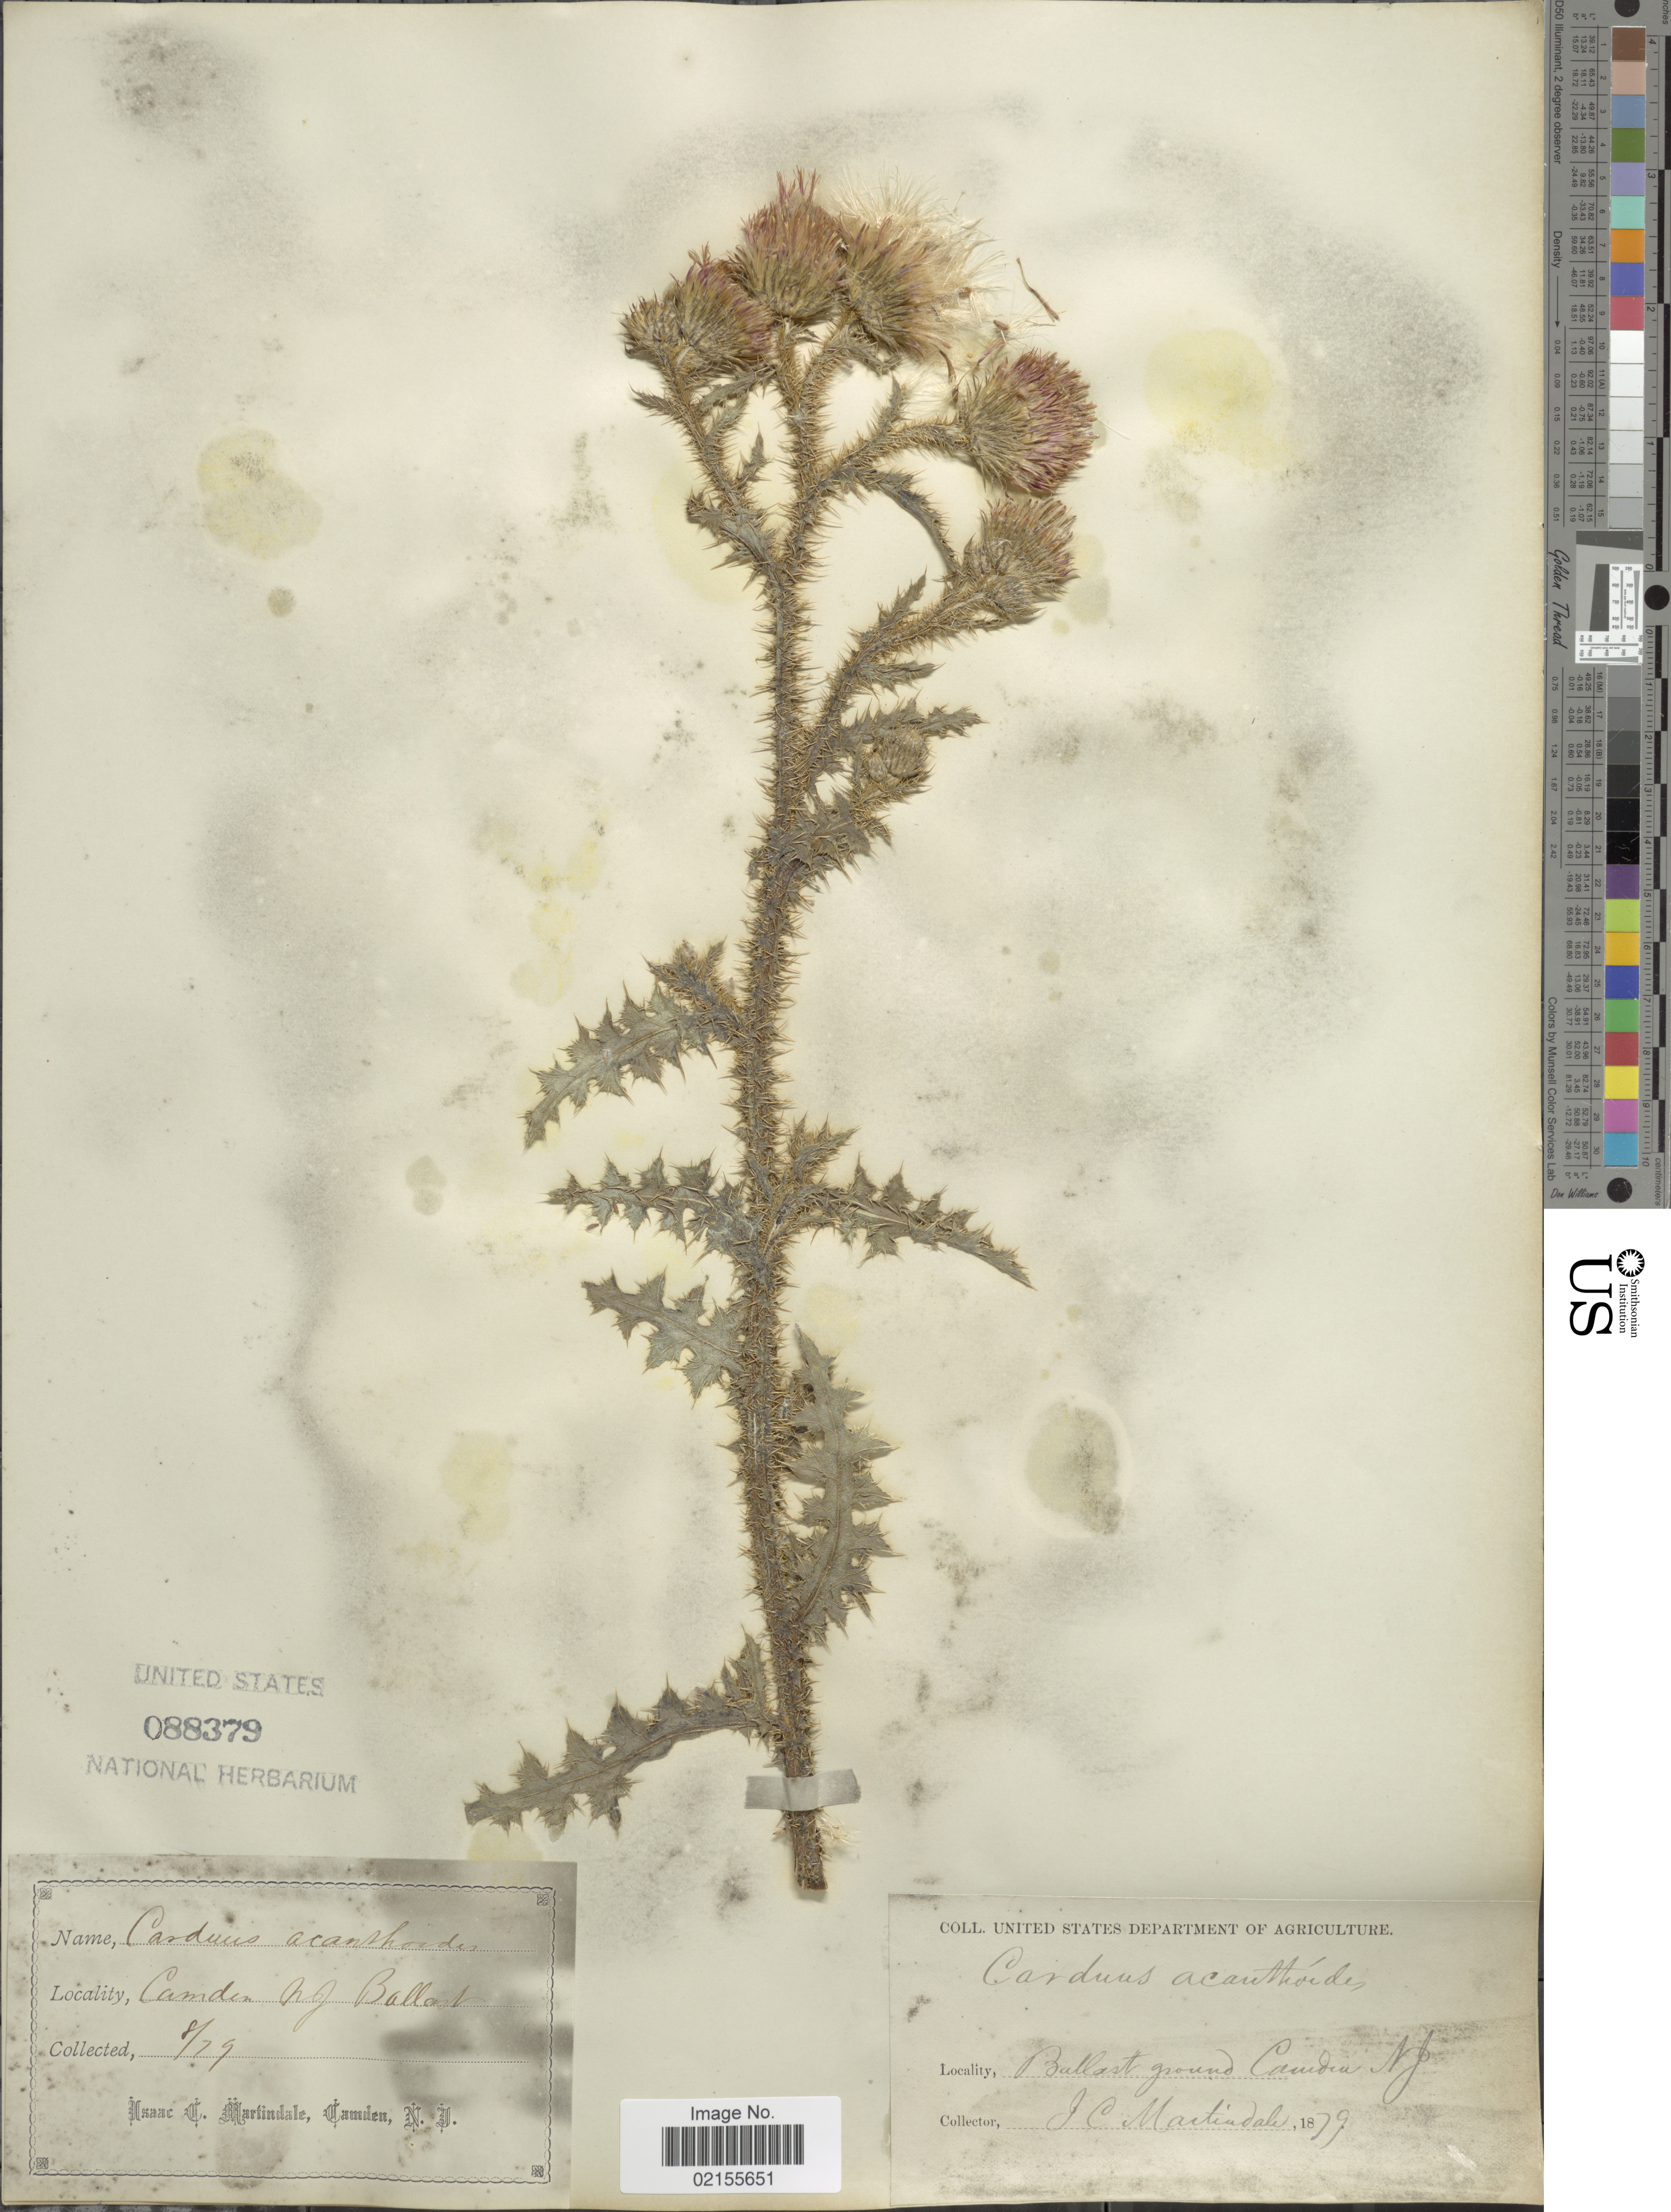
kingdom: Plantae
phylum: Tracheophyta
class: Magnoliopsida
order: Asterales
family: Asteraceae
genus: Carduus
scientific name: Carduus acanthoides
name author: L.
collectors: I. C. Martindale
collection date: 1879-08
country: United States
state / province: New Jersey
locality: Camden, Ballast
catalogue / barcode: US 88379